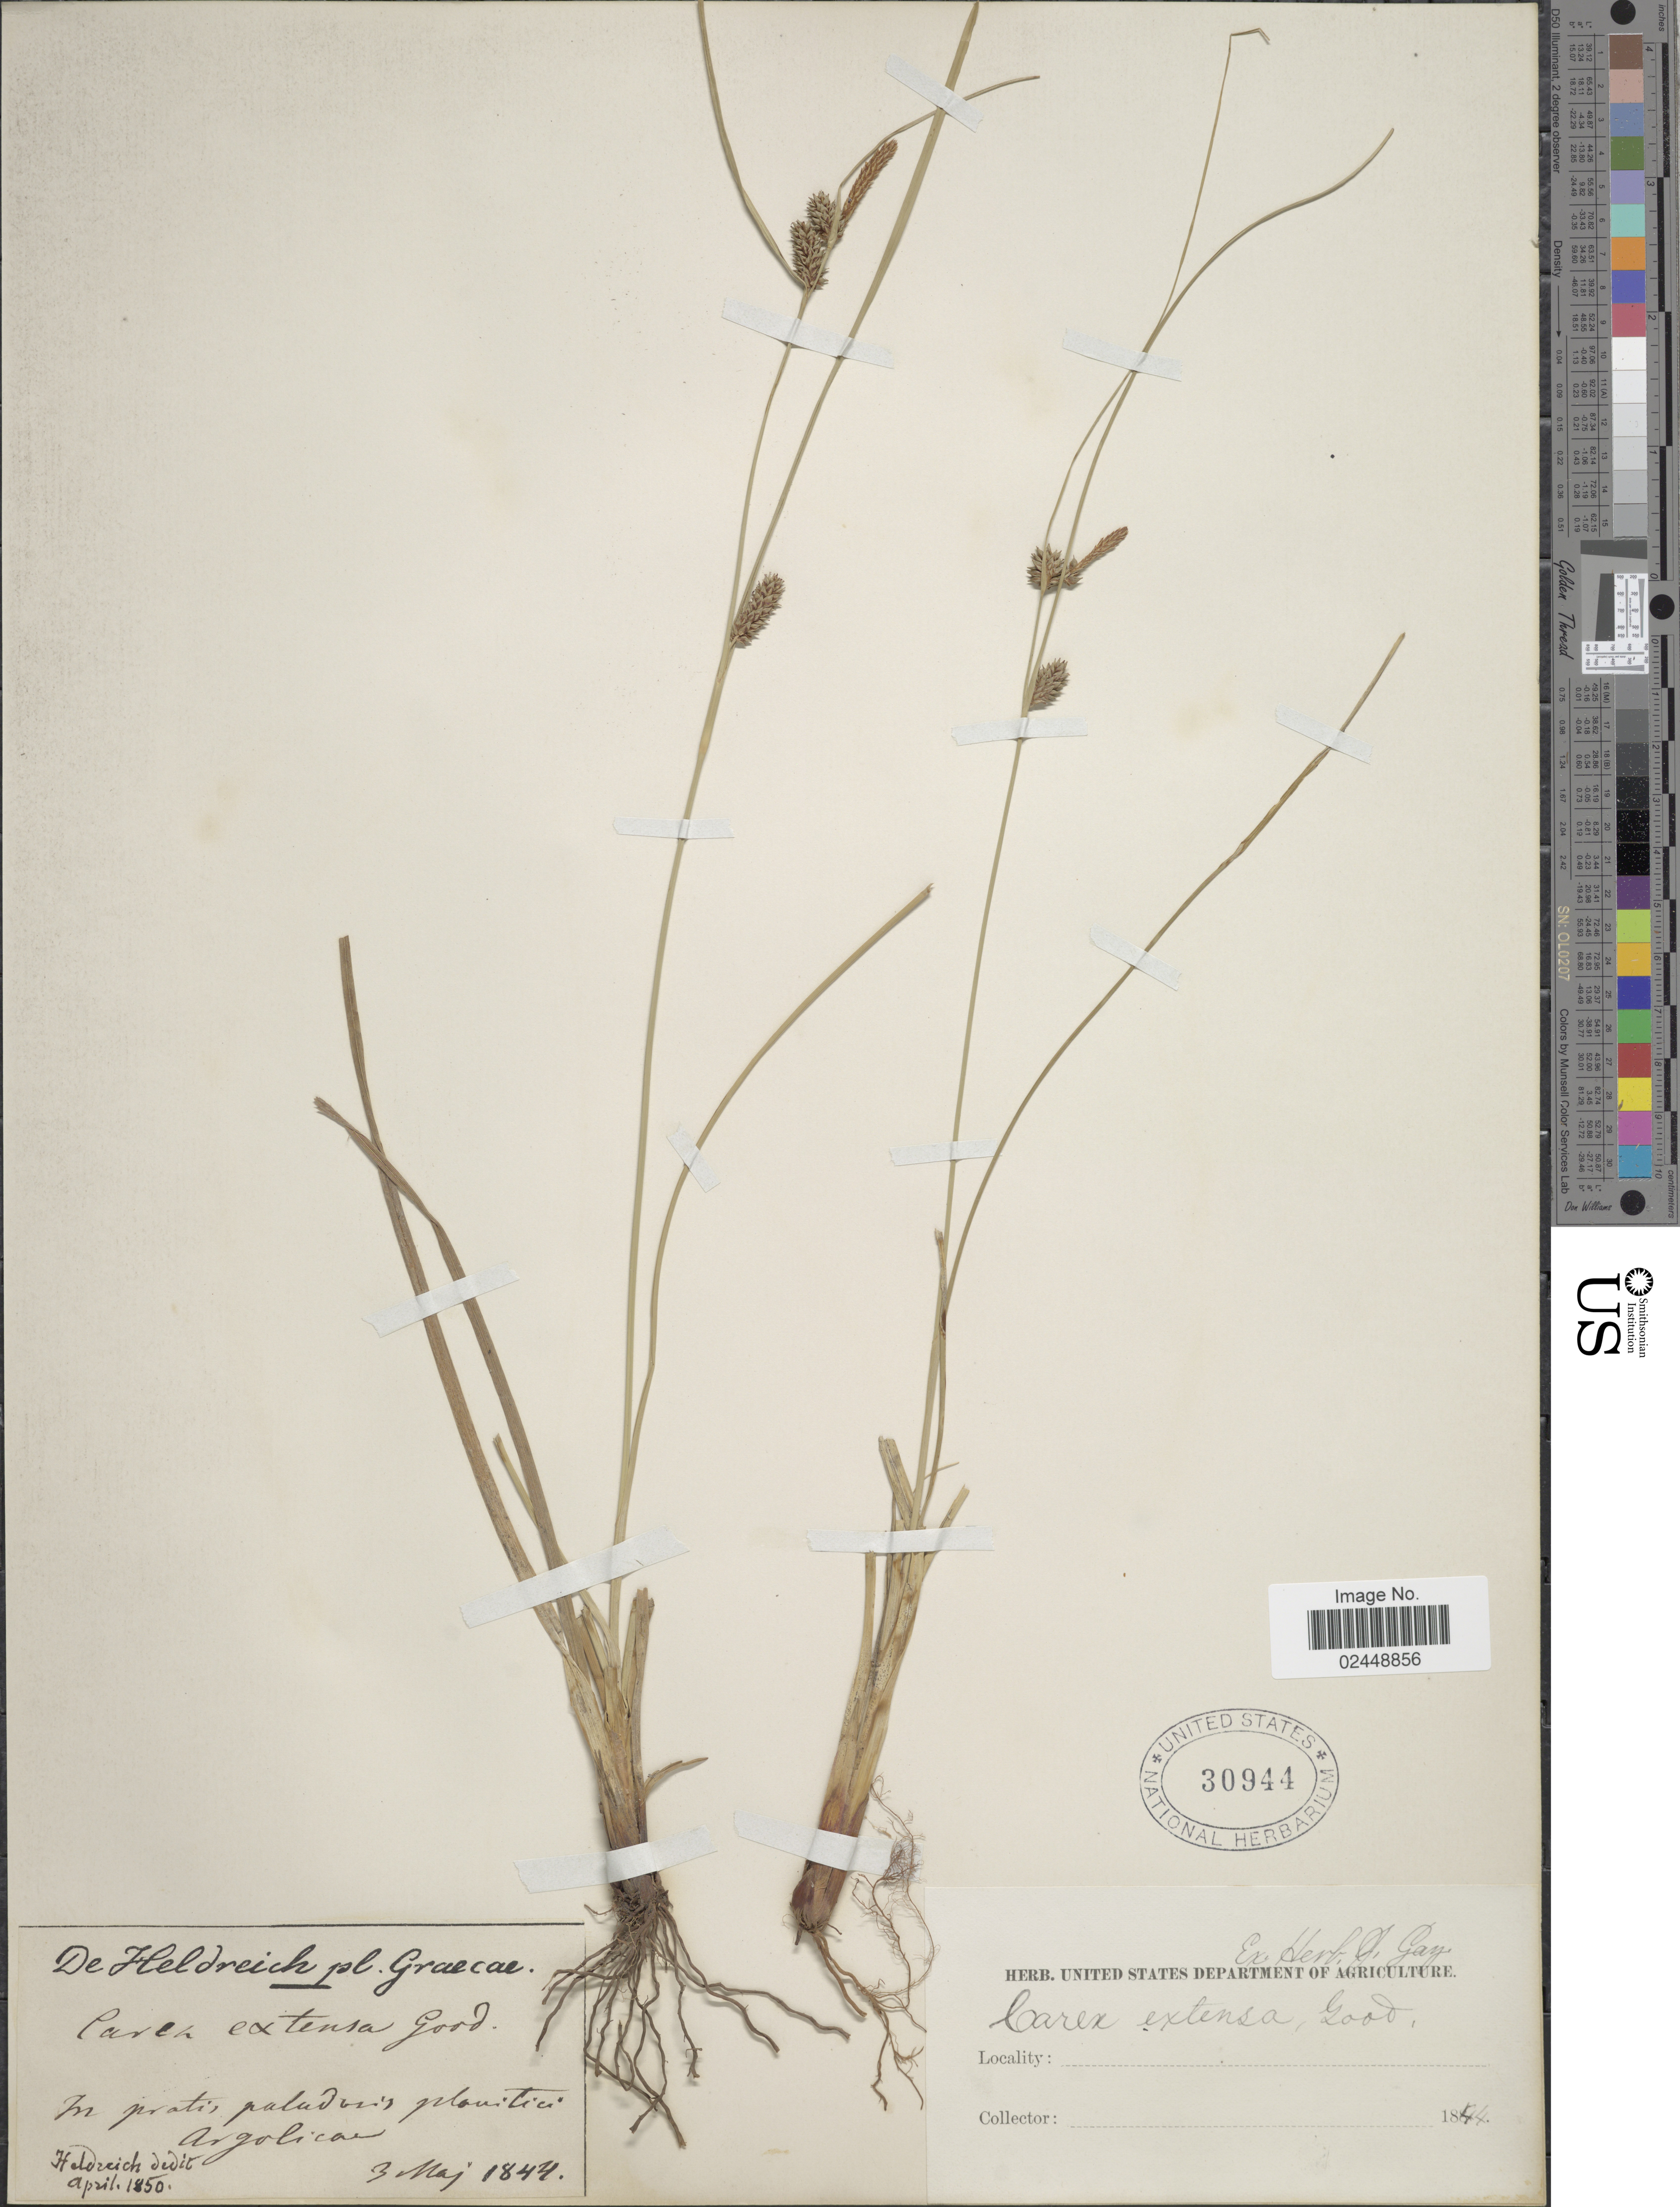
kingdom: Plantae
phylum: Tracheophyta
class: Liliopsida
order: Poales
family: Cyperaceae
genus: Carex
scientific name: Carex extensa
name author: Gooden.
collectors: -. De Heldreich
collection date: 1844-05-03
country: Greece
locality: In pratis paludosis planitici Argolicae.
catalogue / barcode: US 30944